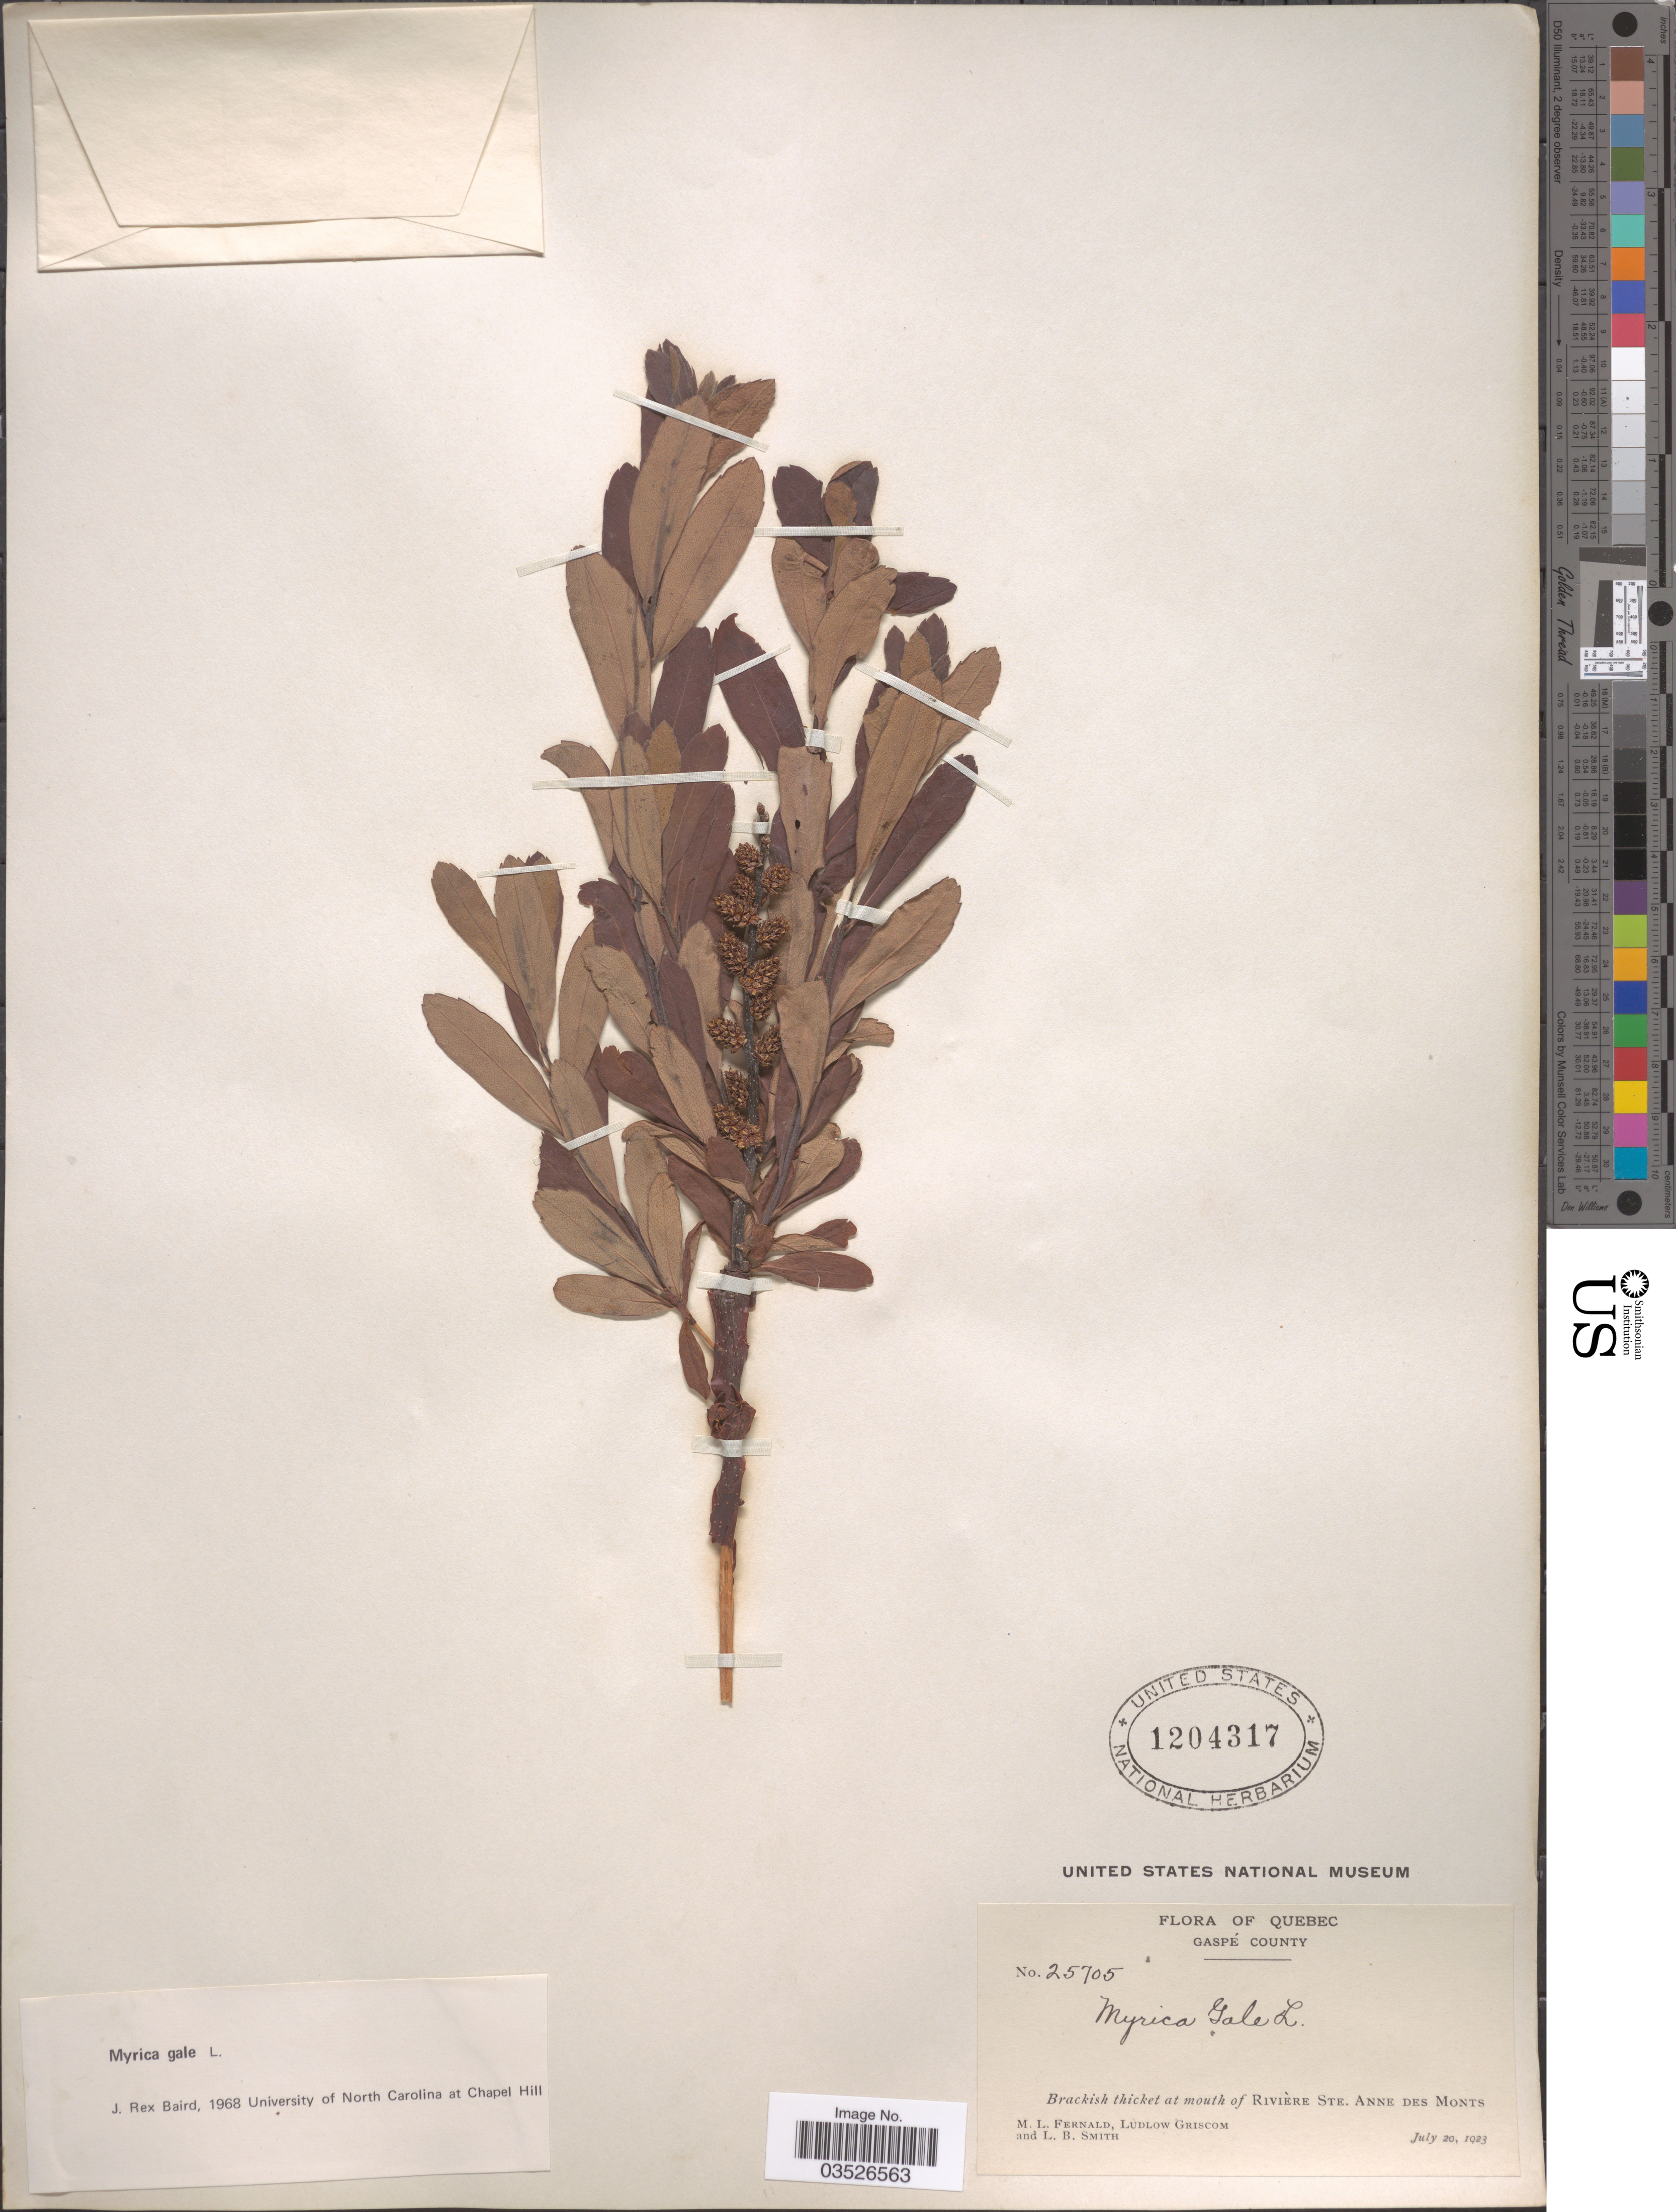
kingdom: Plantae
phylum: Tracheophyta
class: Magnoliopsida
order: Fagales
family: Myricaceae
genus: Myrica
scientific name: Myrica gale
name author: L.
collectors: M. L. Fernald, L. Griscom & L. Smith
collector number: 25705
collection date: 1923-07-20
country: Canada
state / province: Quebec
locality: Gaspé County. At mouth of Rivière Ste. Anne des Monts.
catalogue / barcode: US 1204317